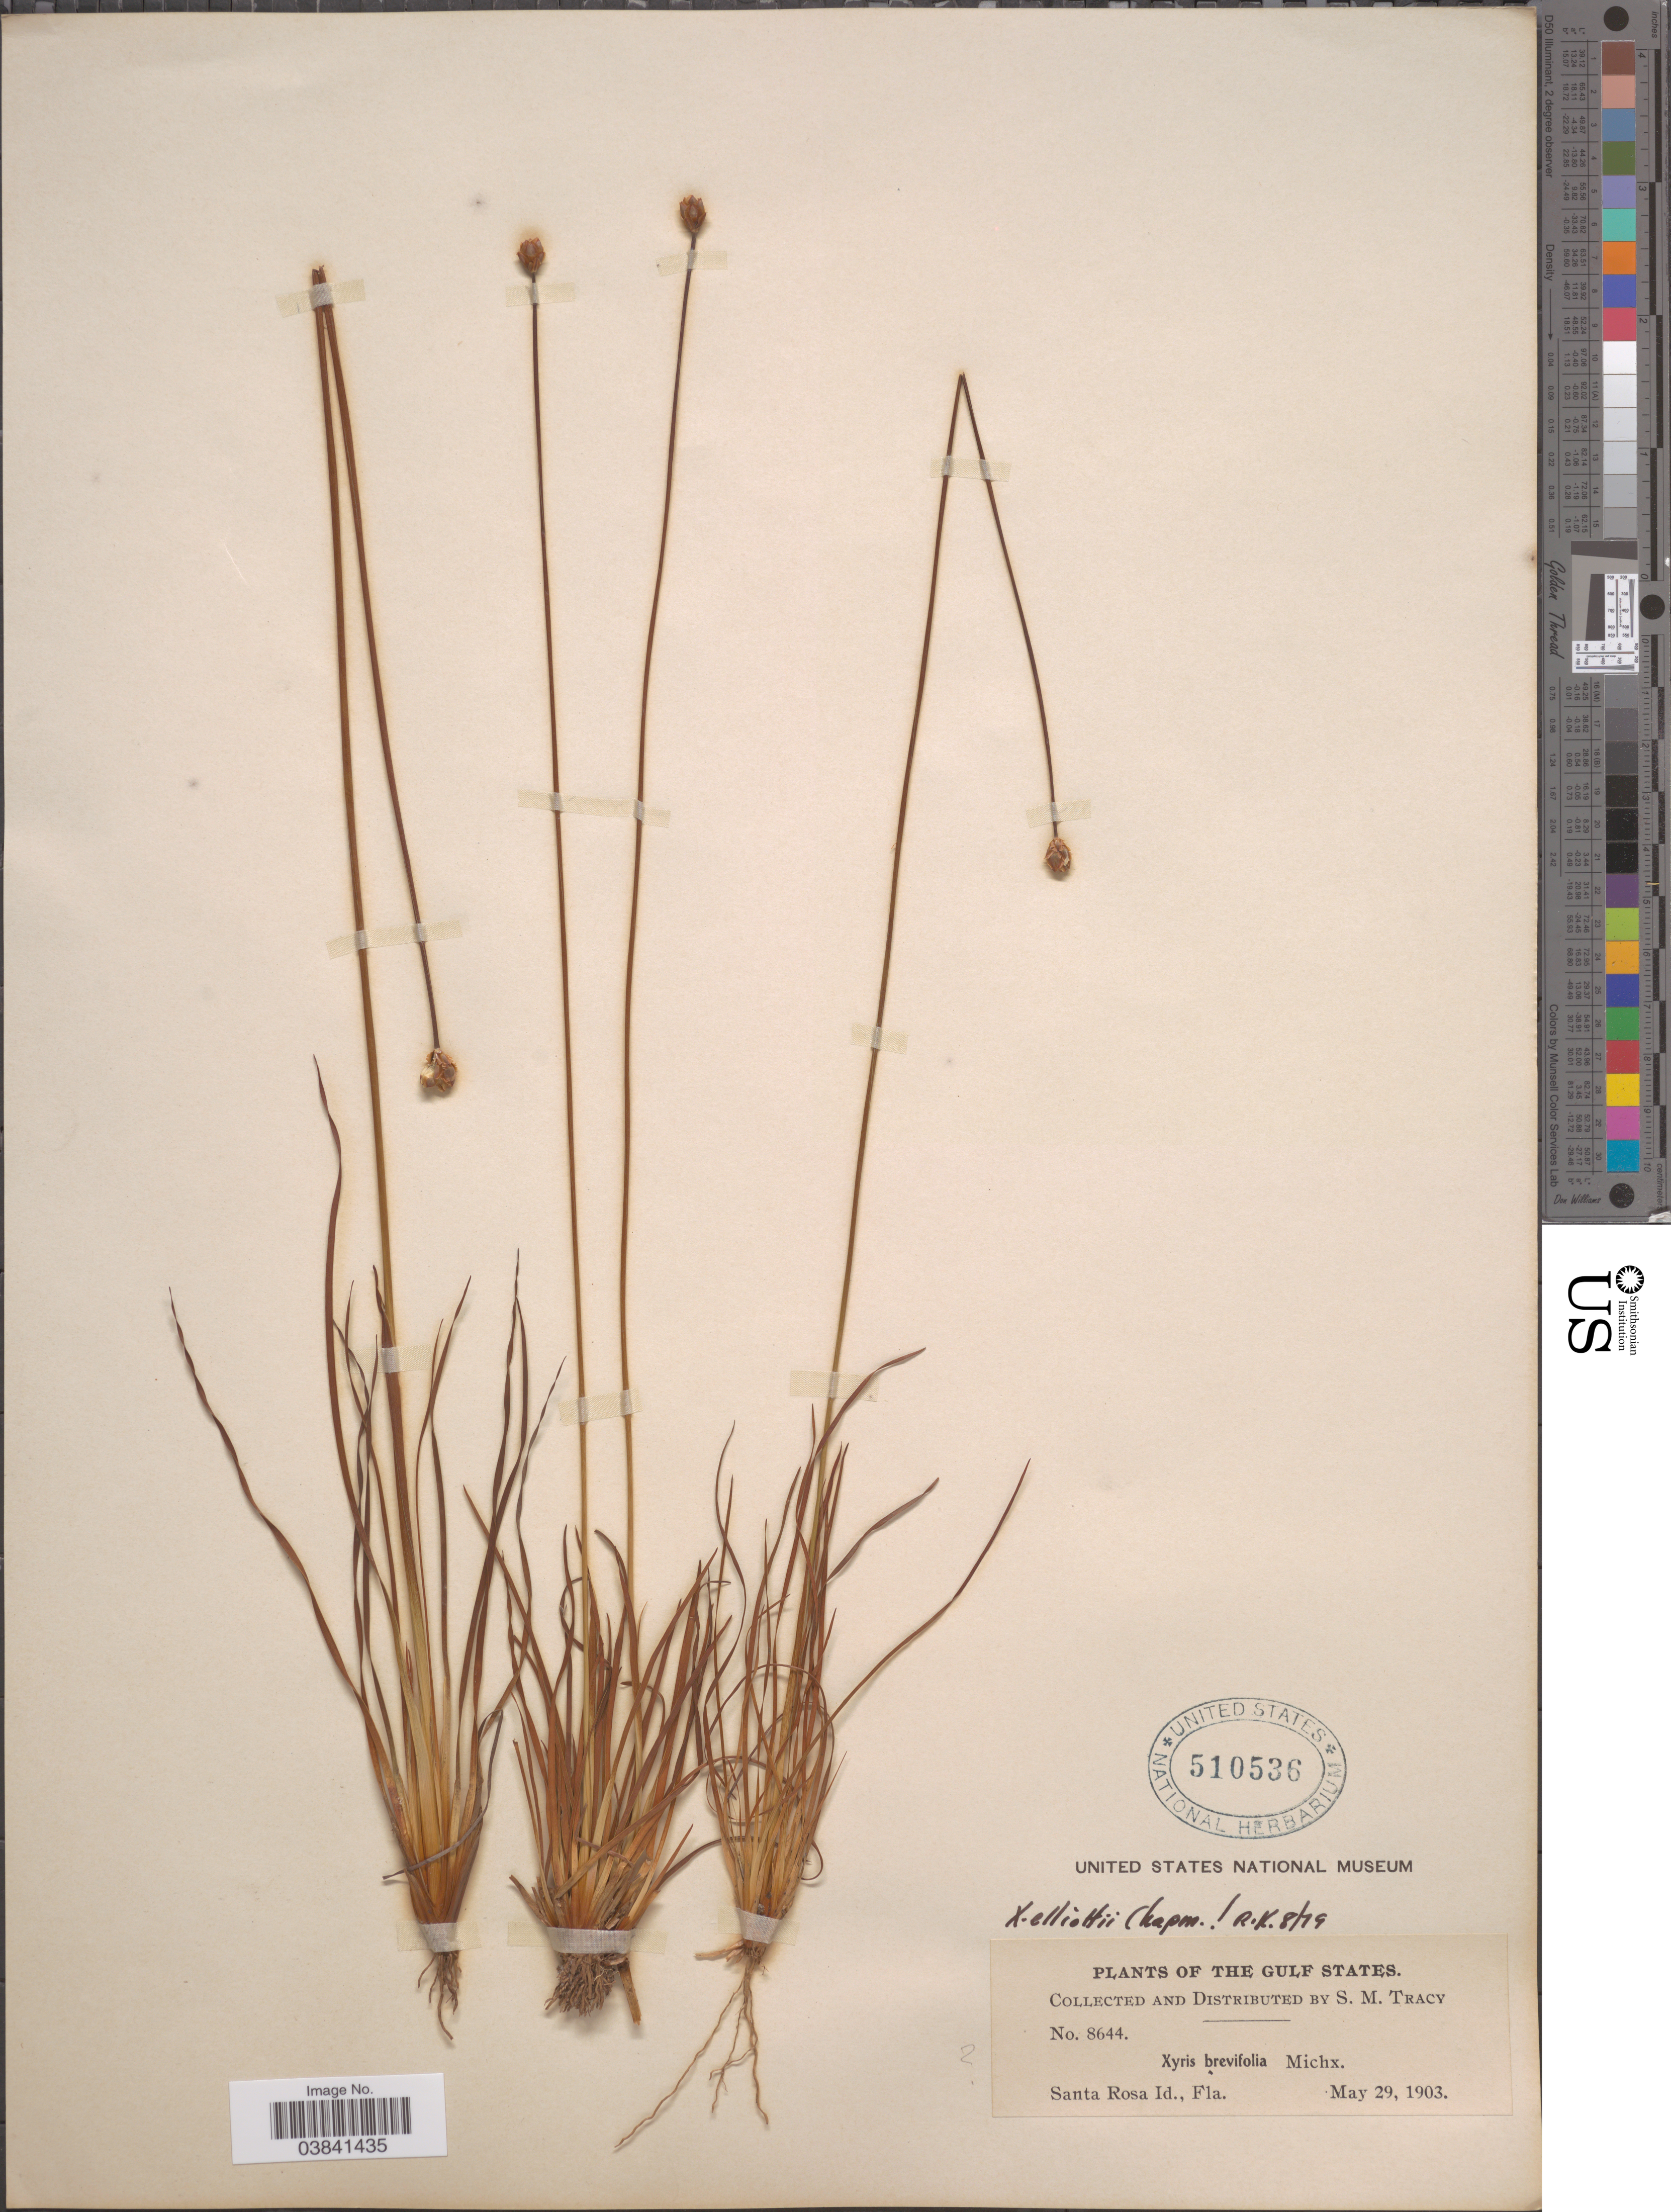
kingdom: Plantae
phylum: Tracheophyta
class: Liliopsida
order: Poales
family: Xyridaceae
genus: Xyris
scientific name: Xyris elliottii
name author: Chapm.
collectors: S. M. Tracy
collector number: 8644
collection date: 1903-05-29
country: United States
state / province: Florida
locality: Gulf States. Santa Rosa Id.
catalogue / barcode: US 510536